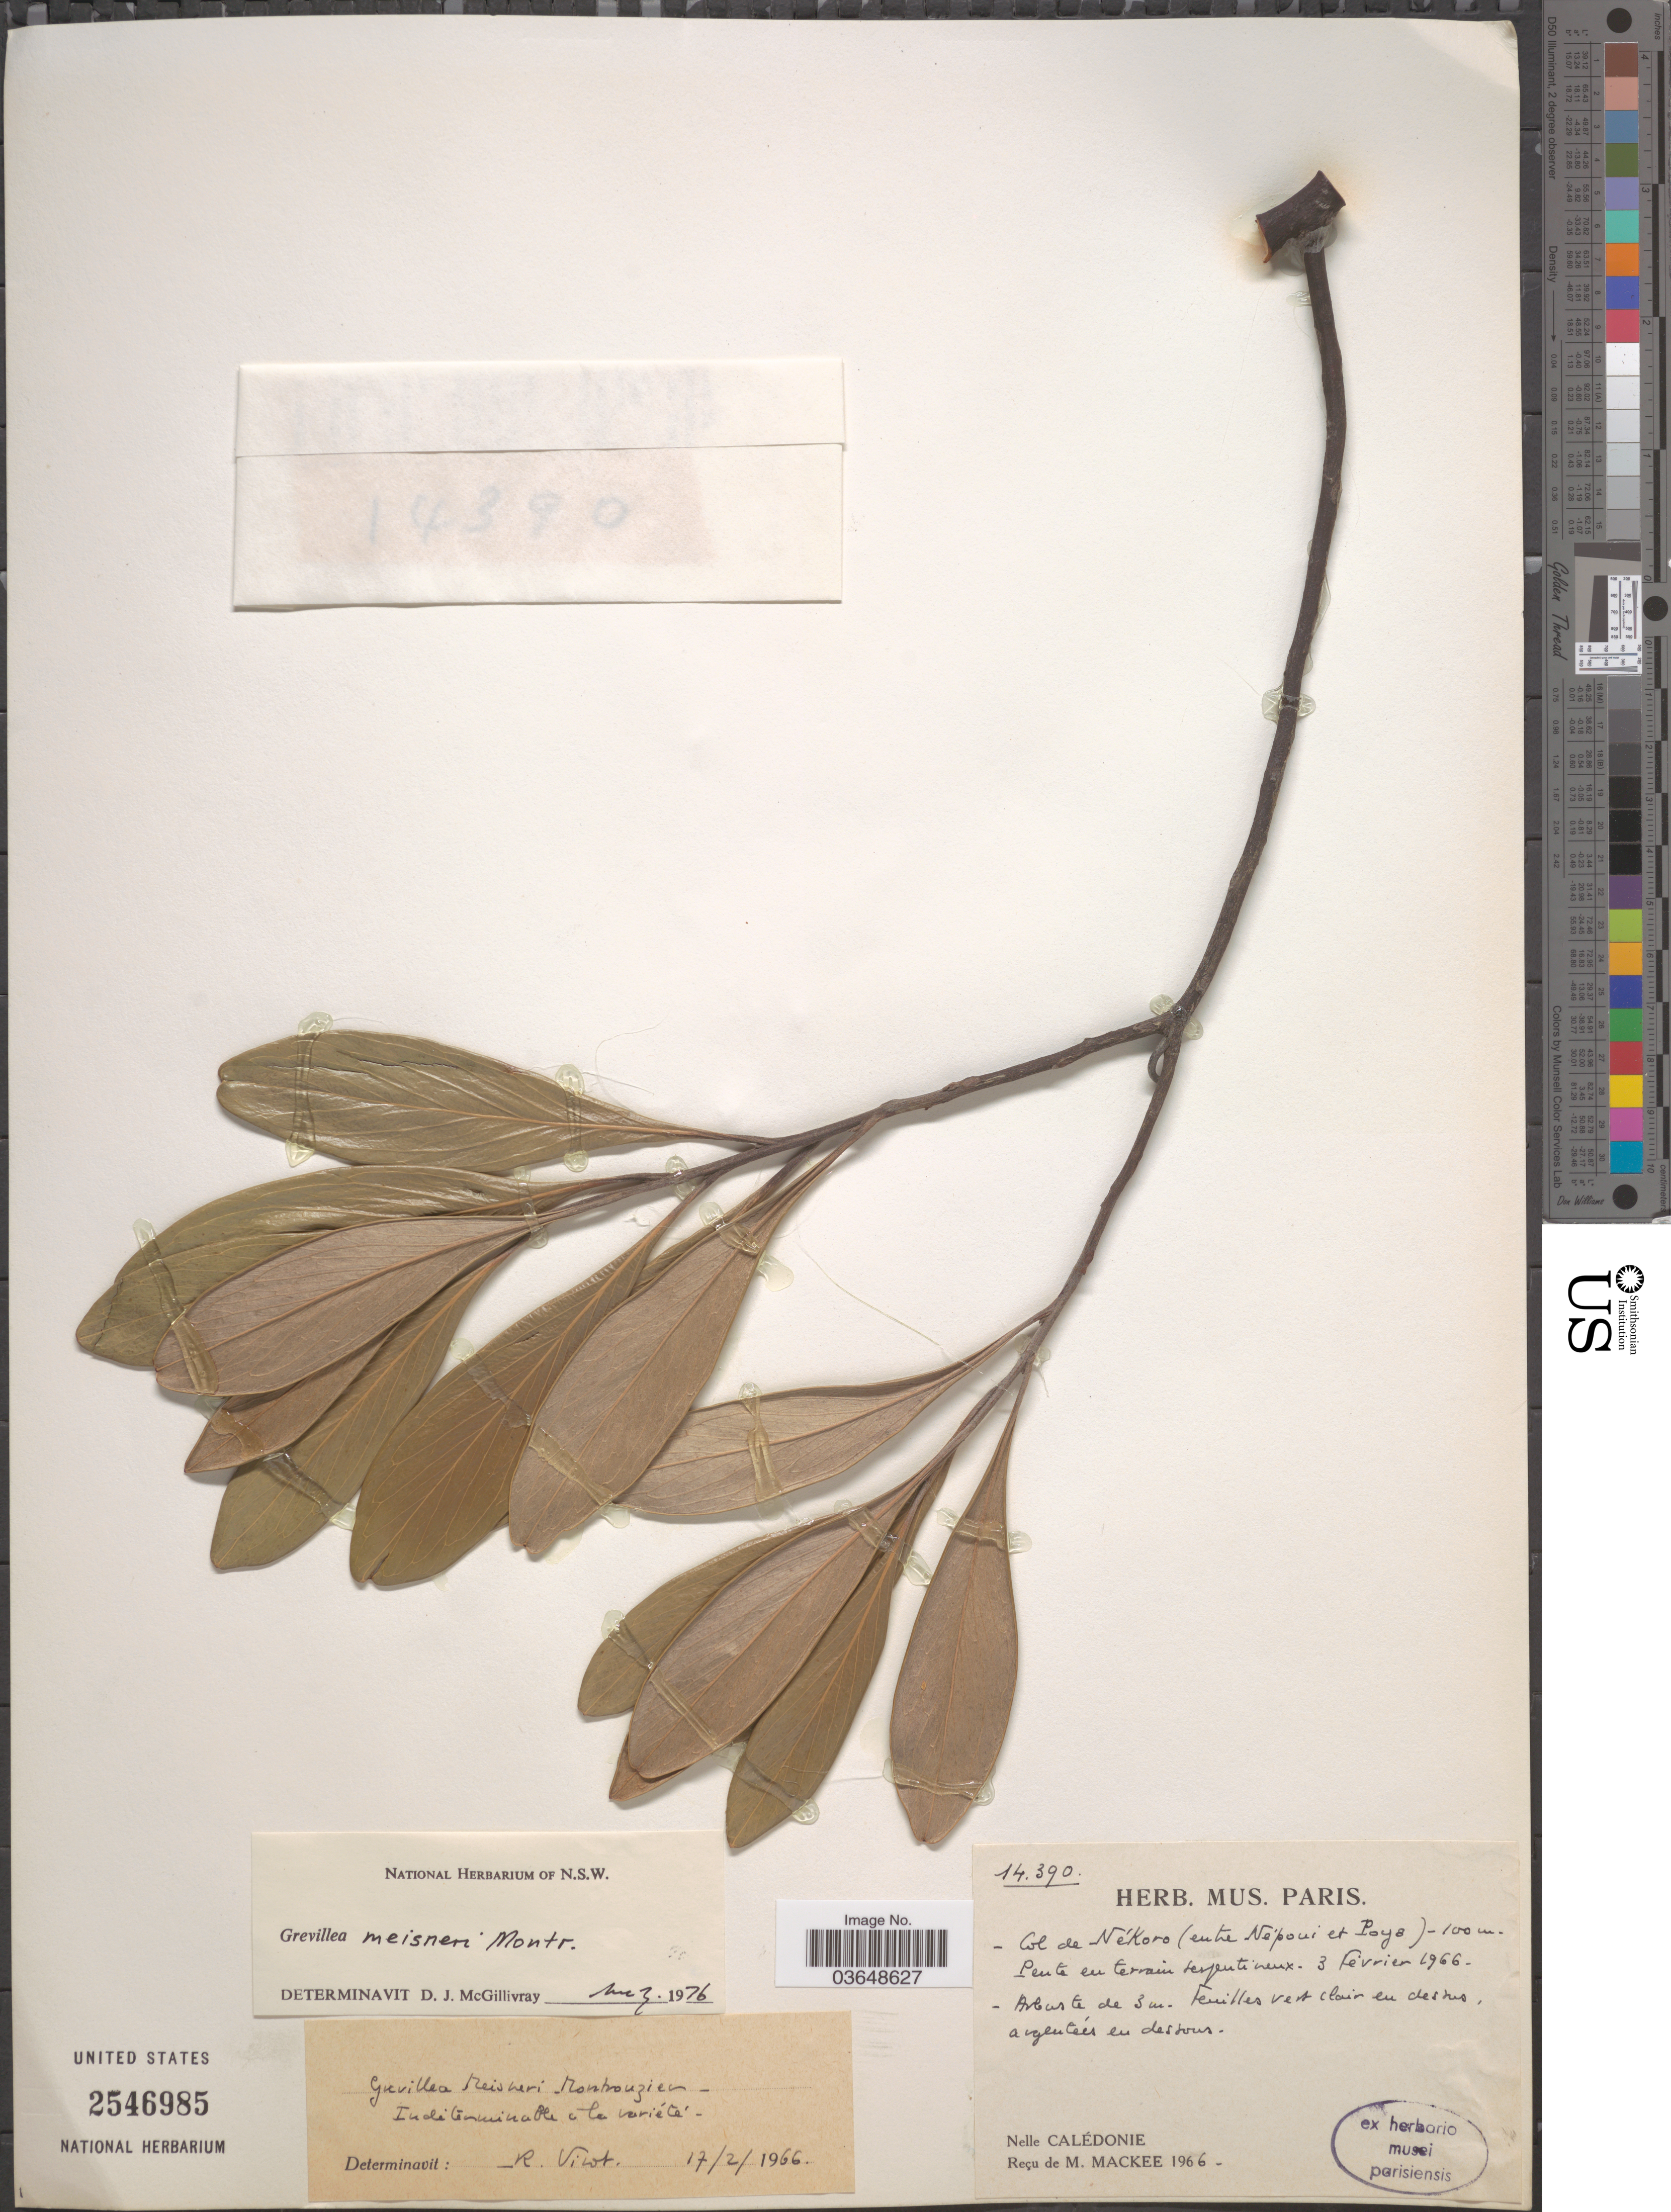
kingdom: Plantae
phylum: Tracheophyta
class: Magnoliopsida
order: Proteales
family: Proteaceae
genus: Grevillea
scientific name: Grevillea meissneri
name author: Montrouz.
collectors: M. Mackee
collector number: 14390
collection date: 1966-02-03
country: New Caledonia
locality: Col de NéKoro (entre Népoui et Poya). Nelle Calédonie.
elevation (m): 100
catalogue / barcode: US 2546985